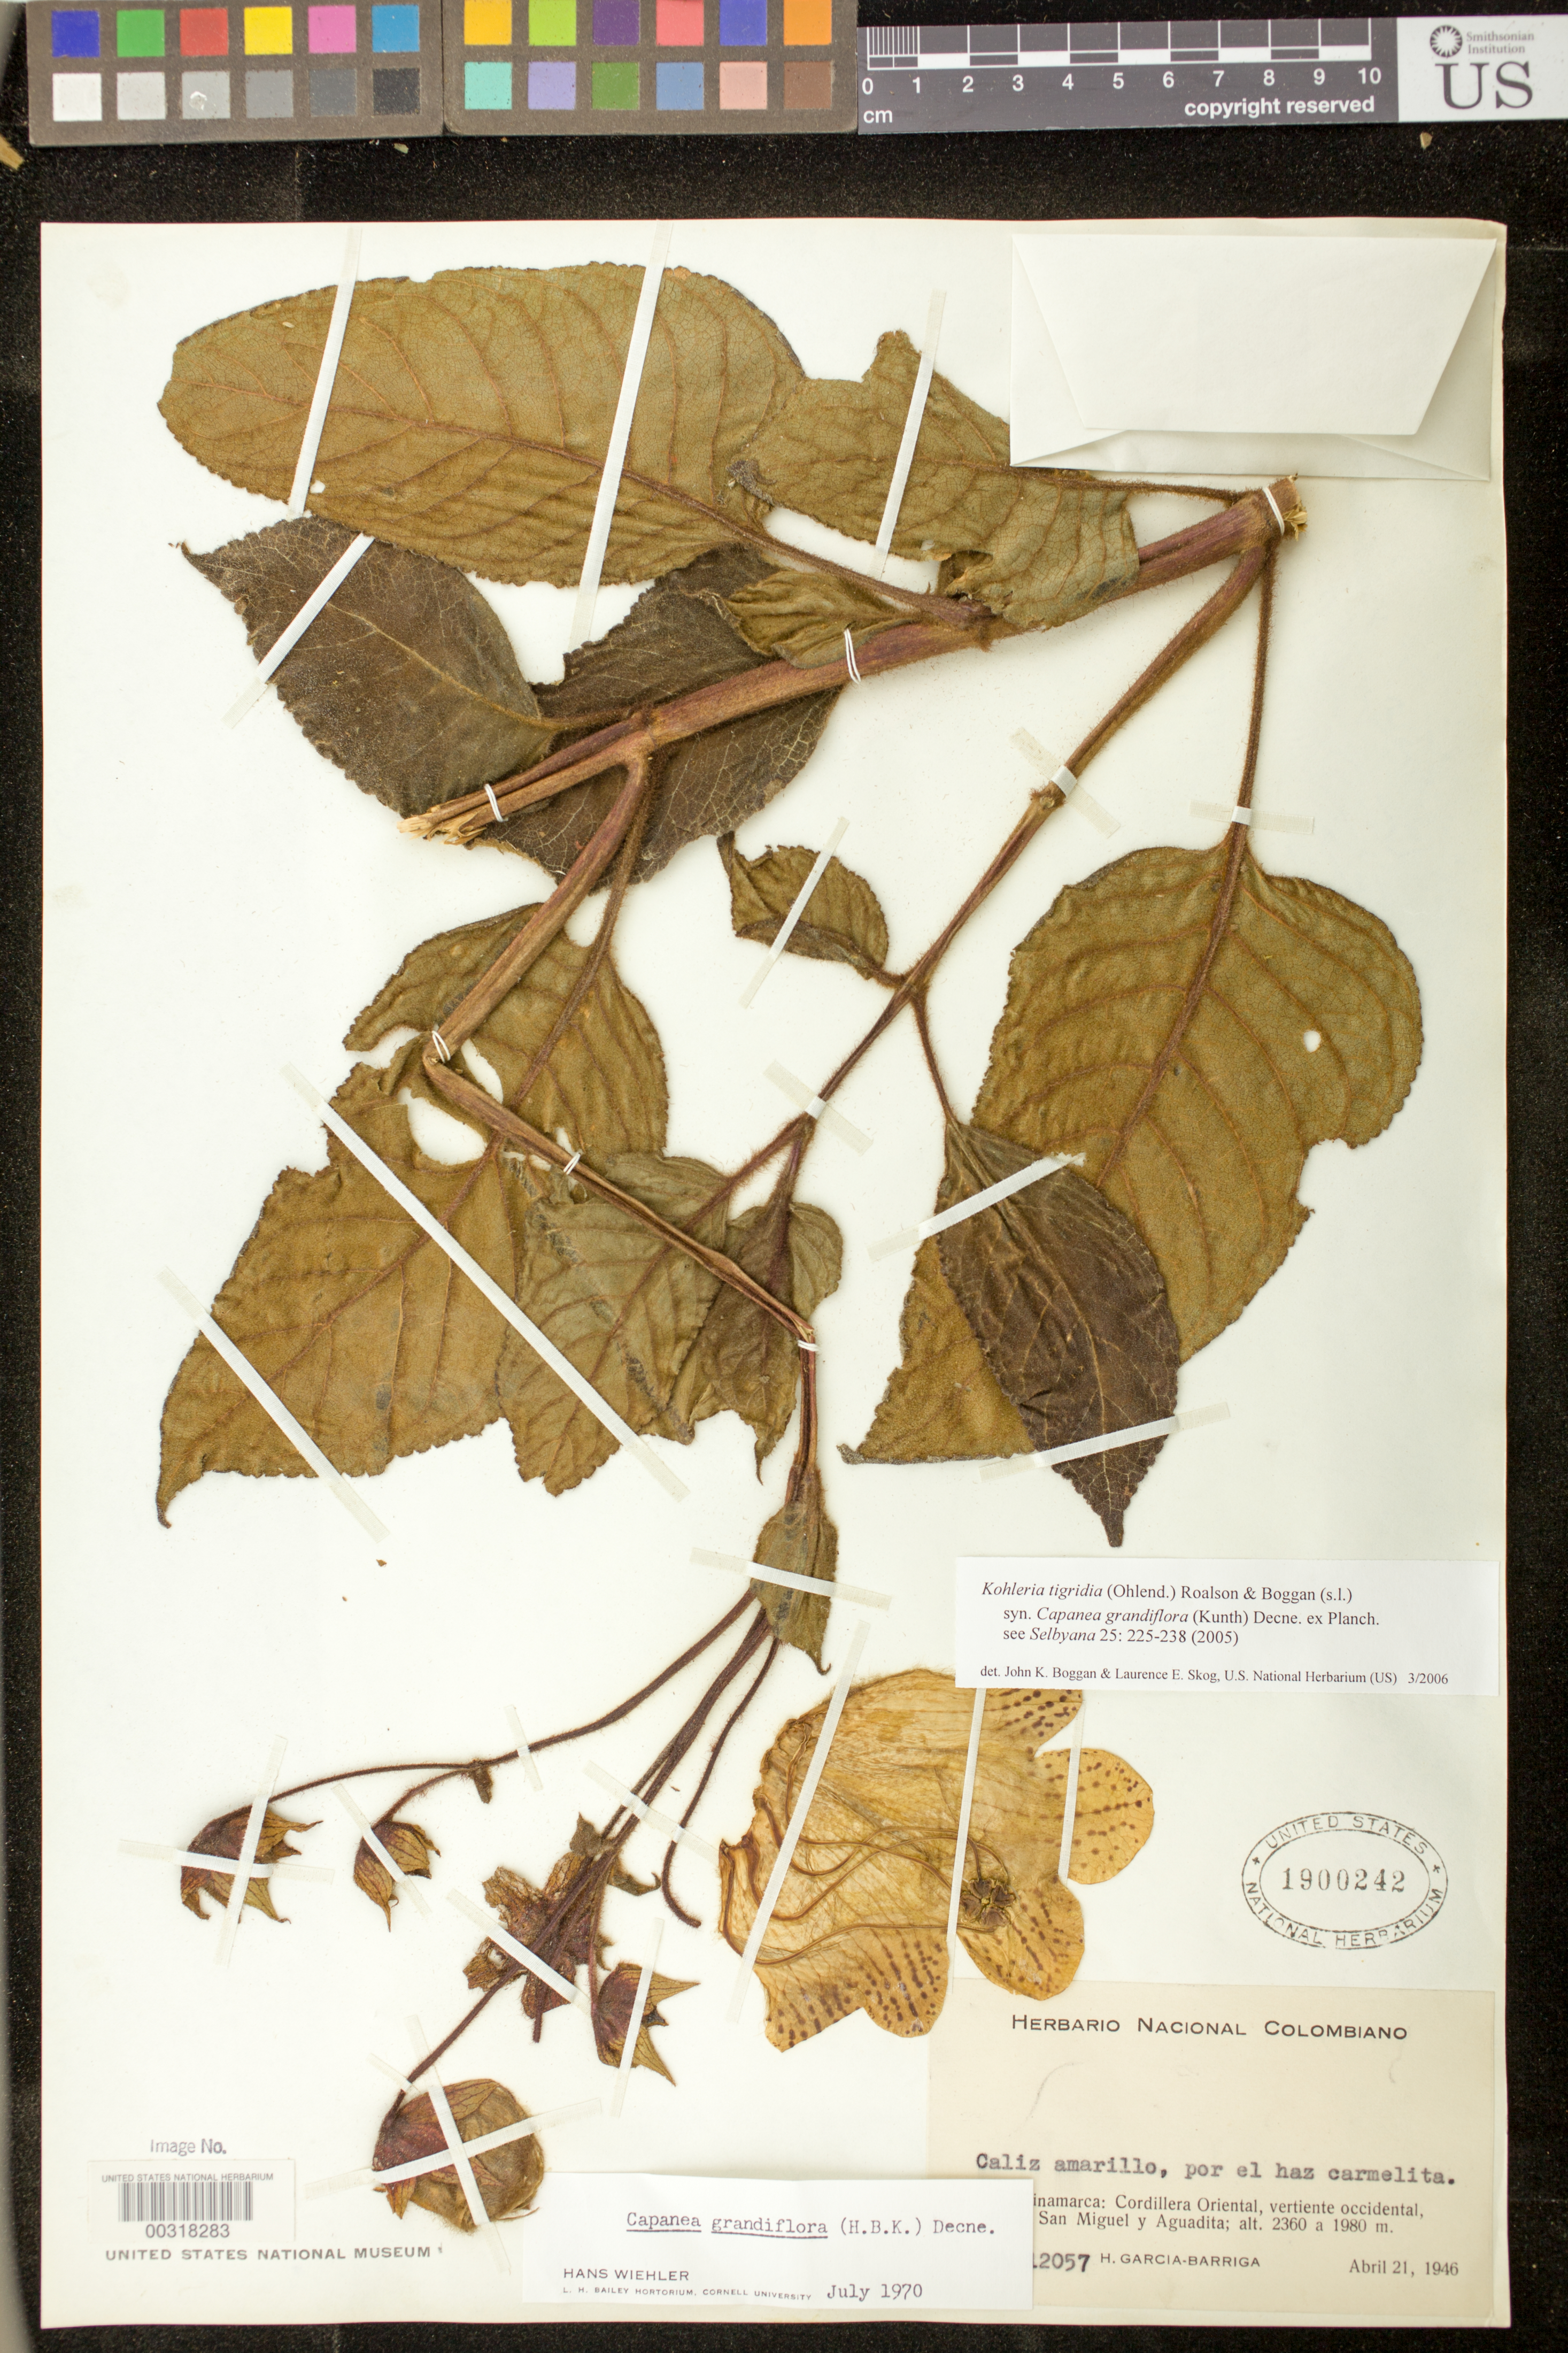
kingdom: Plantae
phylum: Tracheophyta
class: Magnoliopsida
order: Lamiales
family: Gesneriaceae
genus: Kohleria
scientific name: Kohleria tigridia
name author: (Ohlend.) Roalson & Boggan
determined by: Boggan, J. K.; Skog, L. E.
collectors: H. García Barriga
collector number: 12057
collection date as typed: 21 Apr 1946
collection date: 1946-04-21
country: Colombia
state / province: Cundinamarca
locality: Cordillera Oriental, western slope, between San Miguel and Aguadita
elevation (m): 1980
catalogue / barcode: US 1900242